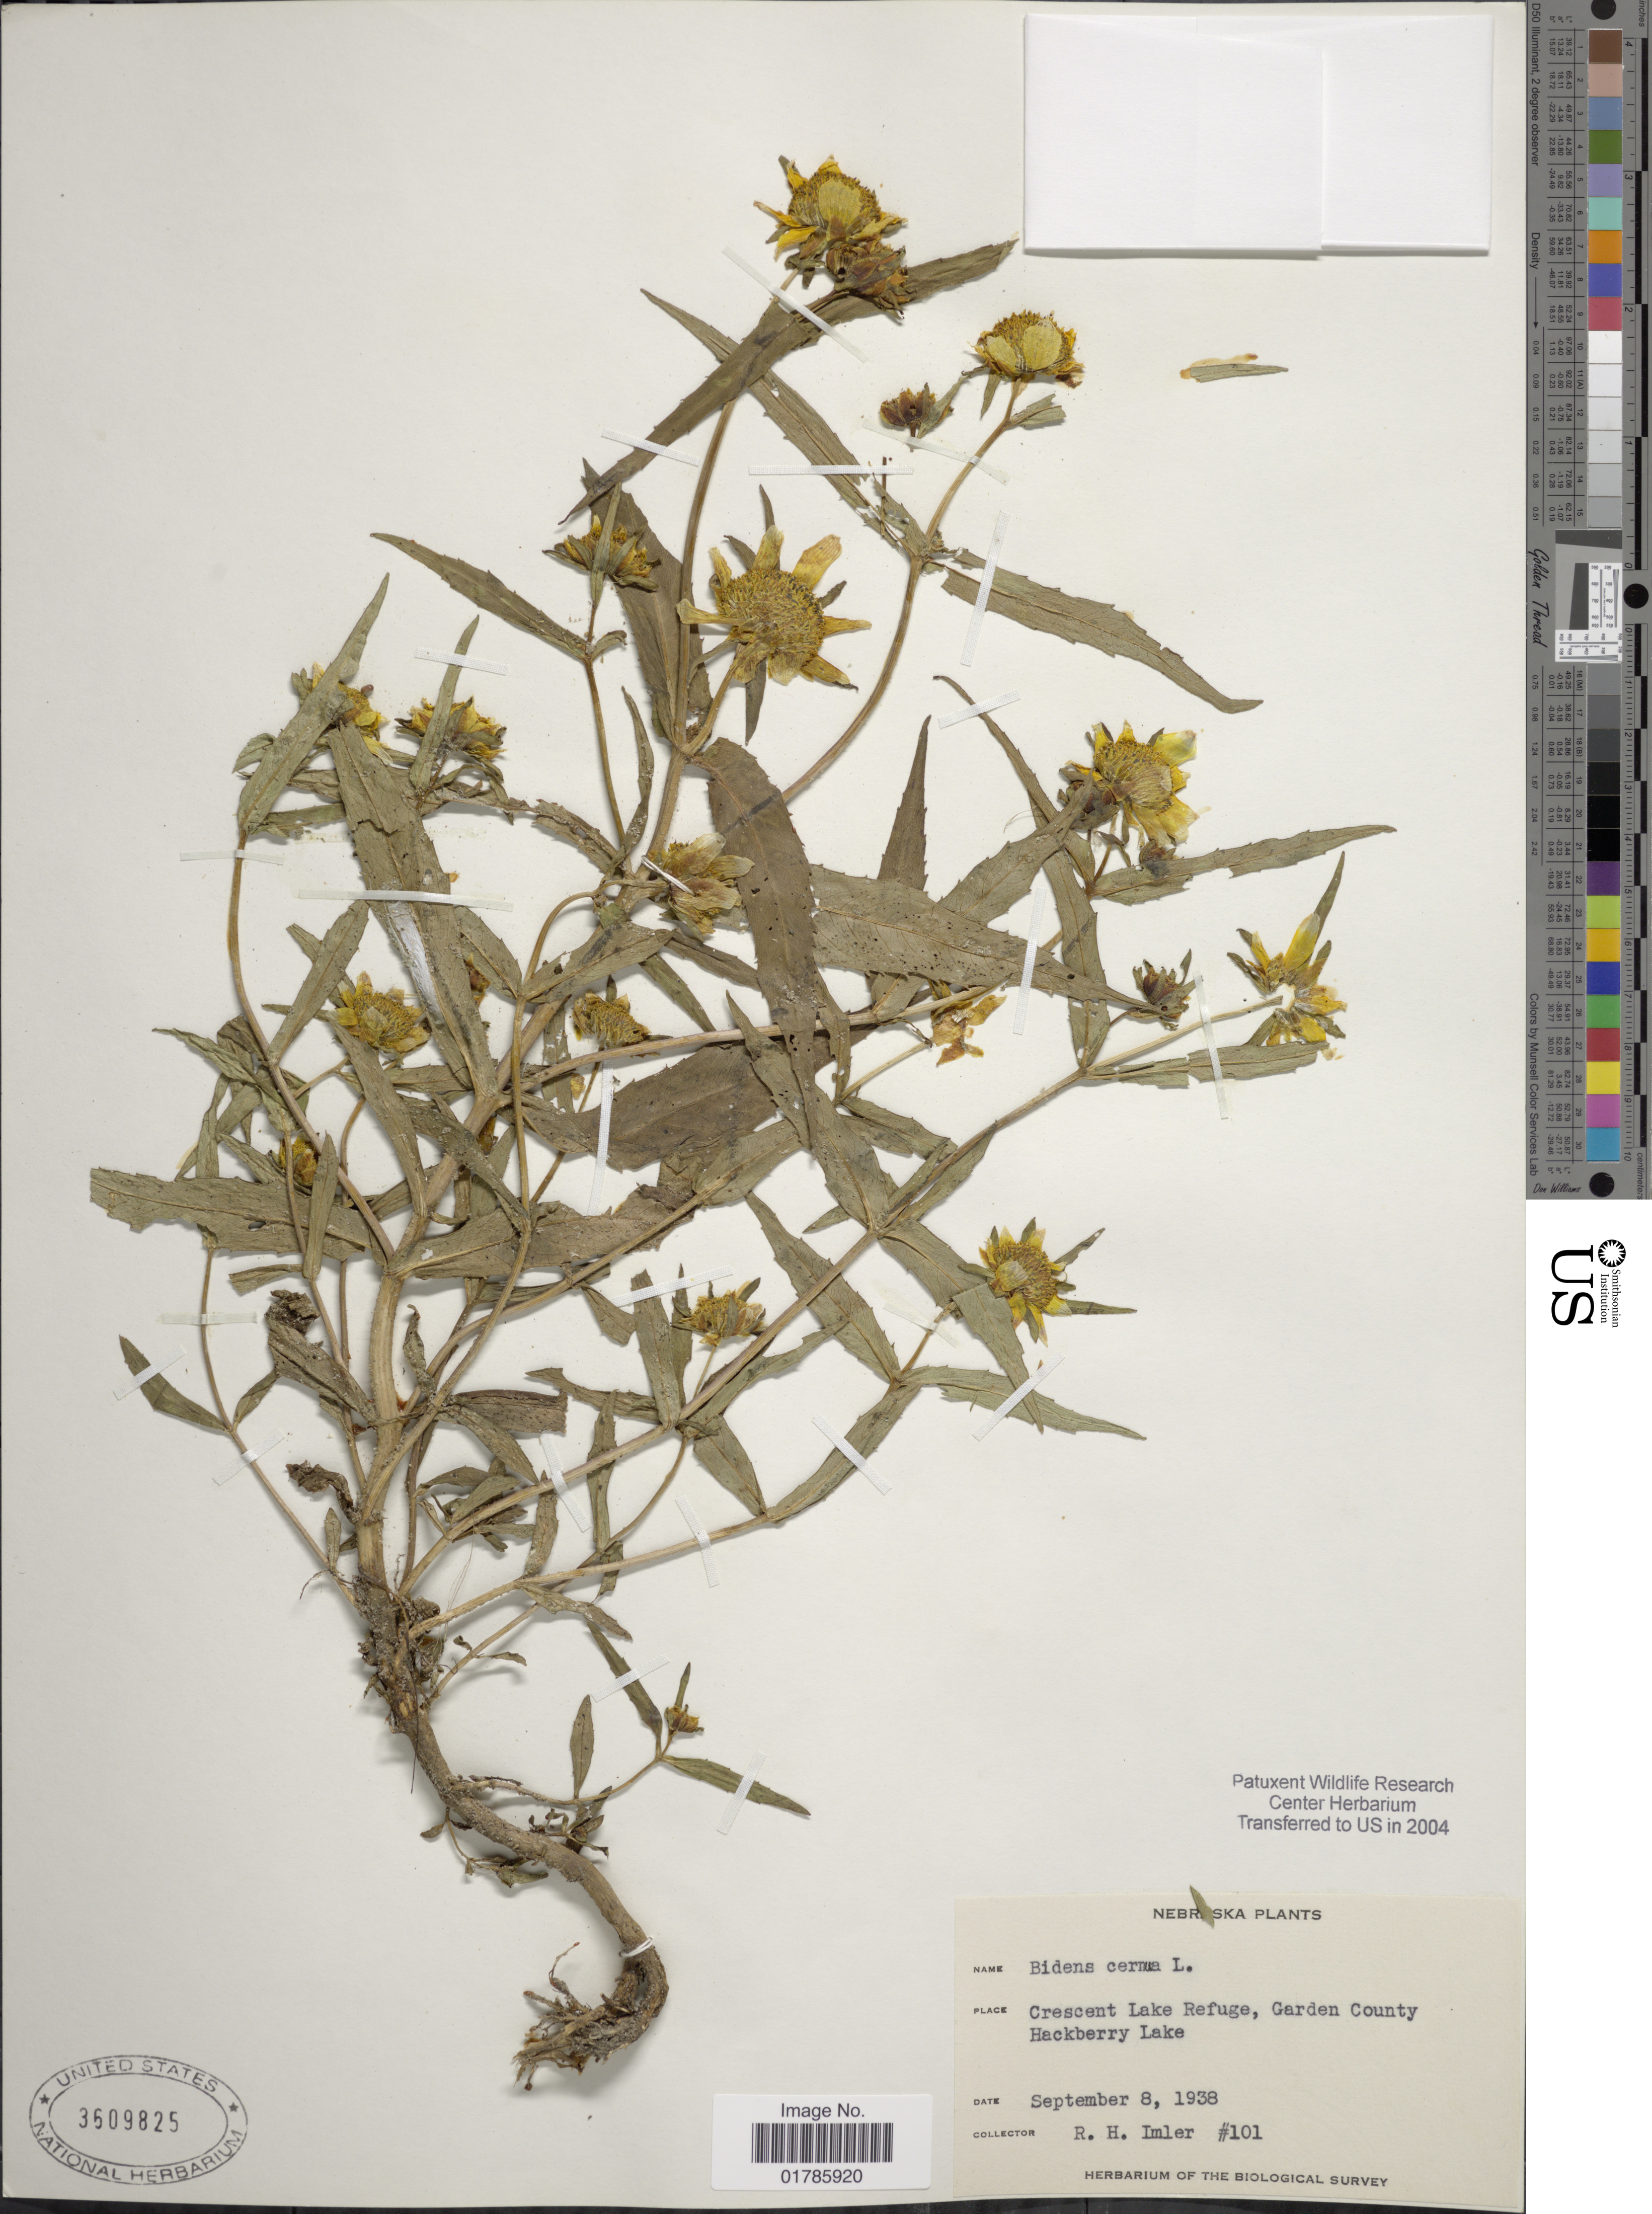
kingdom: Plantae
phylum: Tracheophyta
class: Magnoliopsida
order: Asterales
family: Asteraceae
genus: Bidens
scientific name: Bidens cernua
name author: L.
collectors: R. Imler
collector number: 101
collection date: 1938-09-08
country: United States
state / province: Nebraska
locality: Crescent Lake Refuge, Garden County, Hackberry Lake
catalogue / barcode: US 3509825